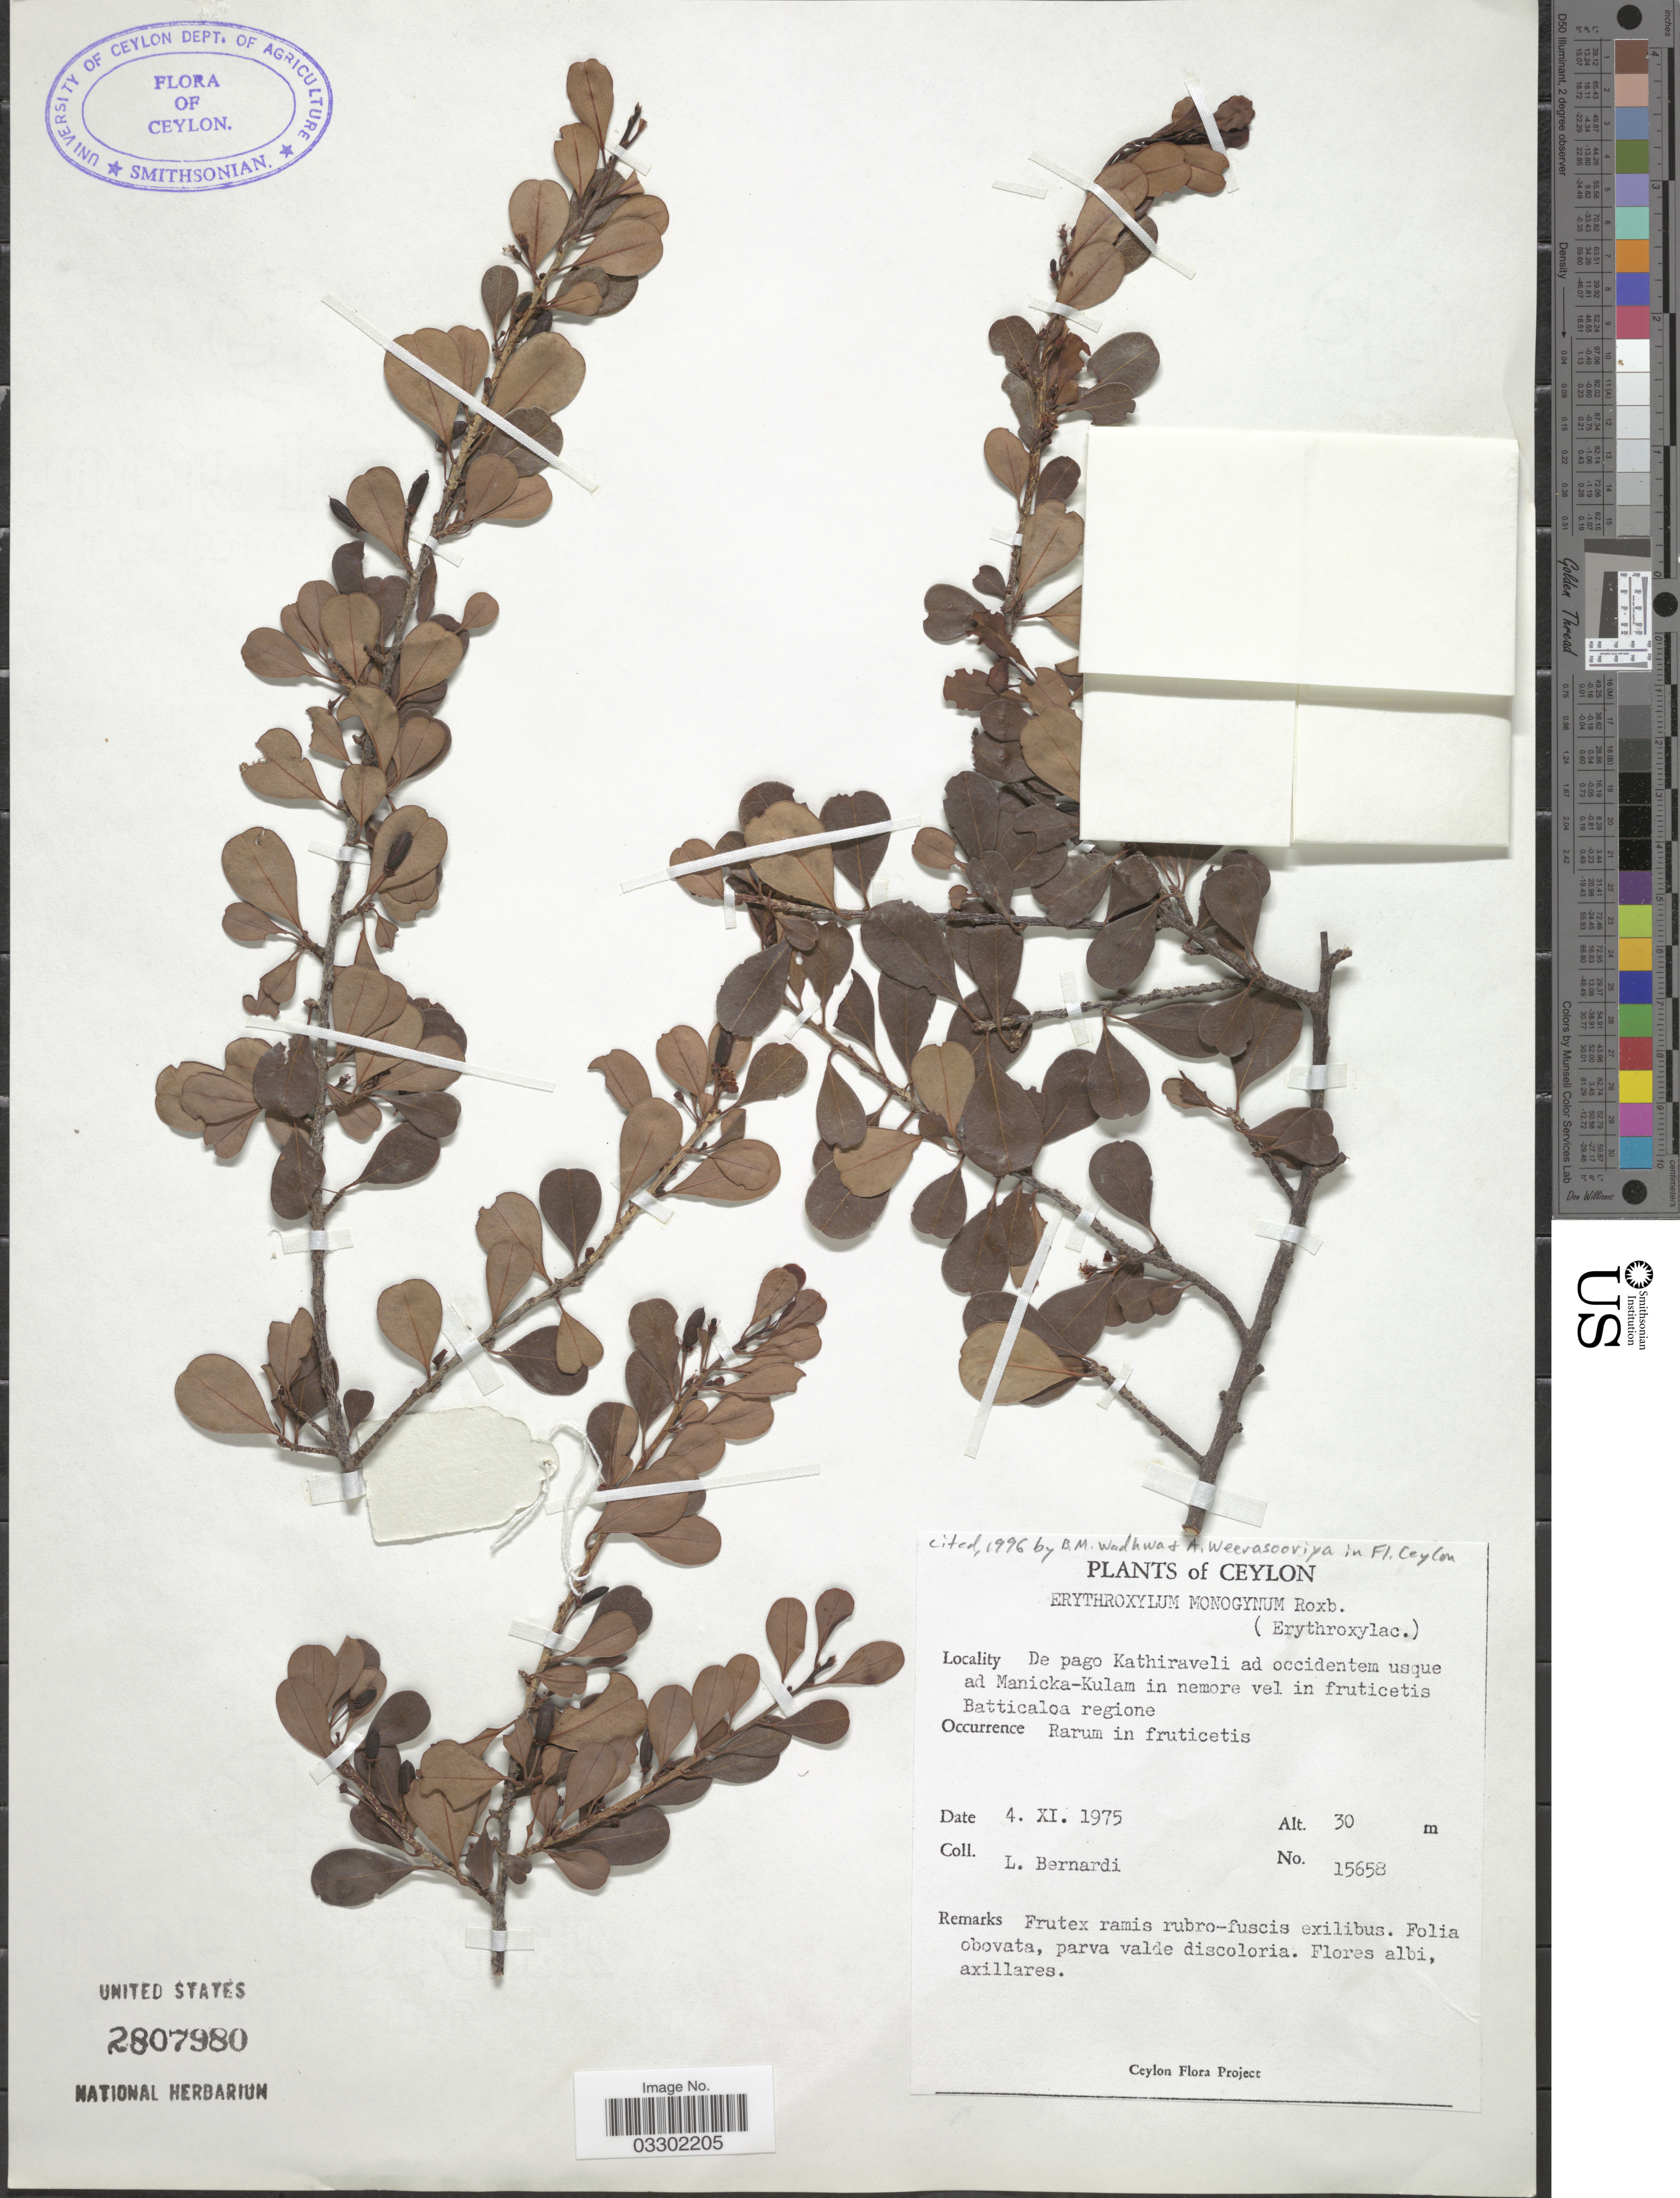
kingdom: Plantae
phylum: Tracheophyta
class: Magnoliopsida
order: Malpighiales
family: Erythroxylaceae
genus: Erythroxylum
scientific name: Erythroxylum monogynum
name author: Roxb.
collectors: L. Bernardi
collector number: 15658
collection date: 1975-11-04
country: Sri Lanka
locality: Ceylon, De pago Kathiraveli ad occidentem usque ad Manicka-Kulam in nemore vel in fruticetis Batticaloa regione.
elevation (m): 30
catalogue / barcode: US 2807980